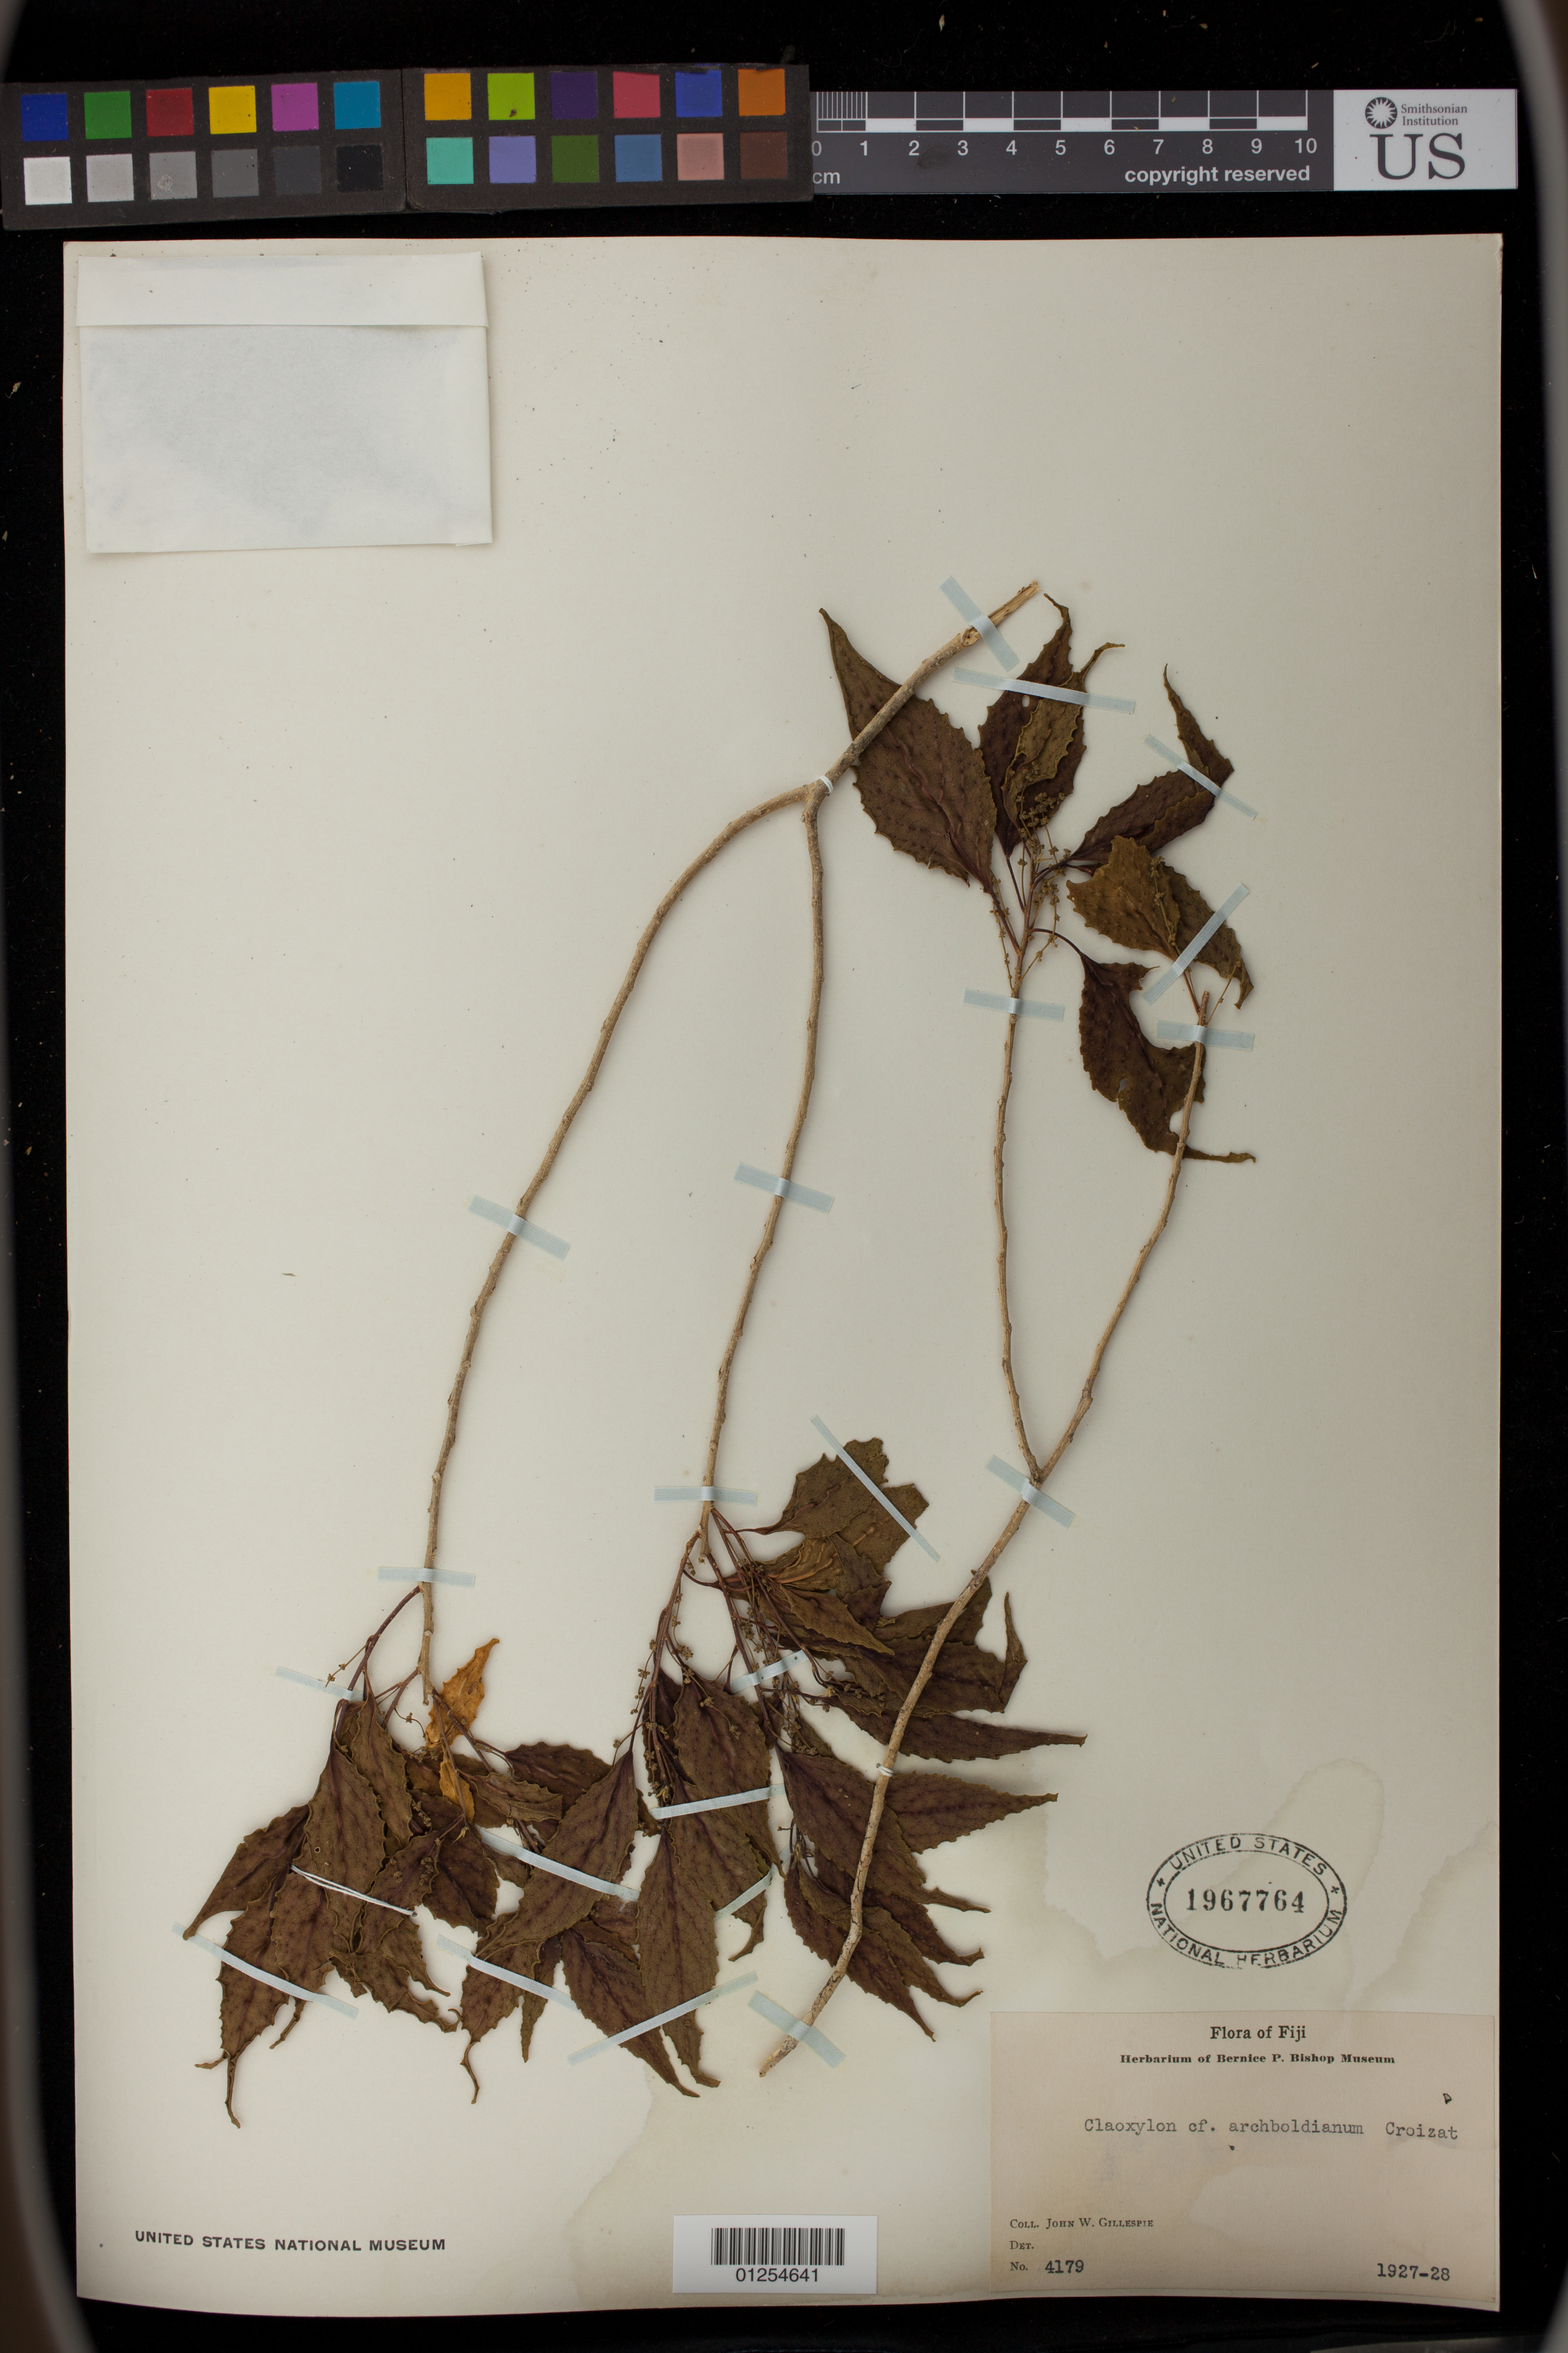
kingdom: Plantae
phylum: Tracheophyta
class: Magnoliopsida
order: Malpighiales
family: Euphorbiaceae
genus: Claoxylon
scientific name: Claoxylon archboldianum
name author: Croizat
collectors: J. W. Gillespie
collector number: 4179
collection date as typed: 1927 to -- --- 1928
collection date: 1927/1928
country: Fiji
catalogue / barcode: US 1967764